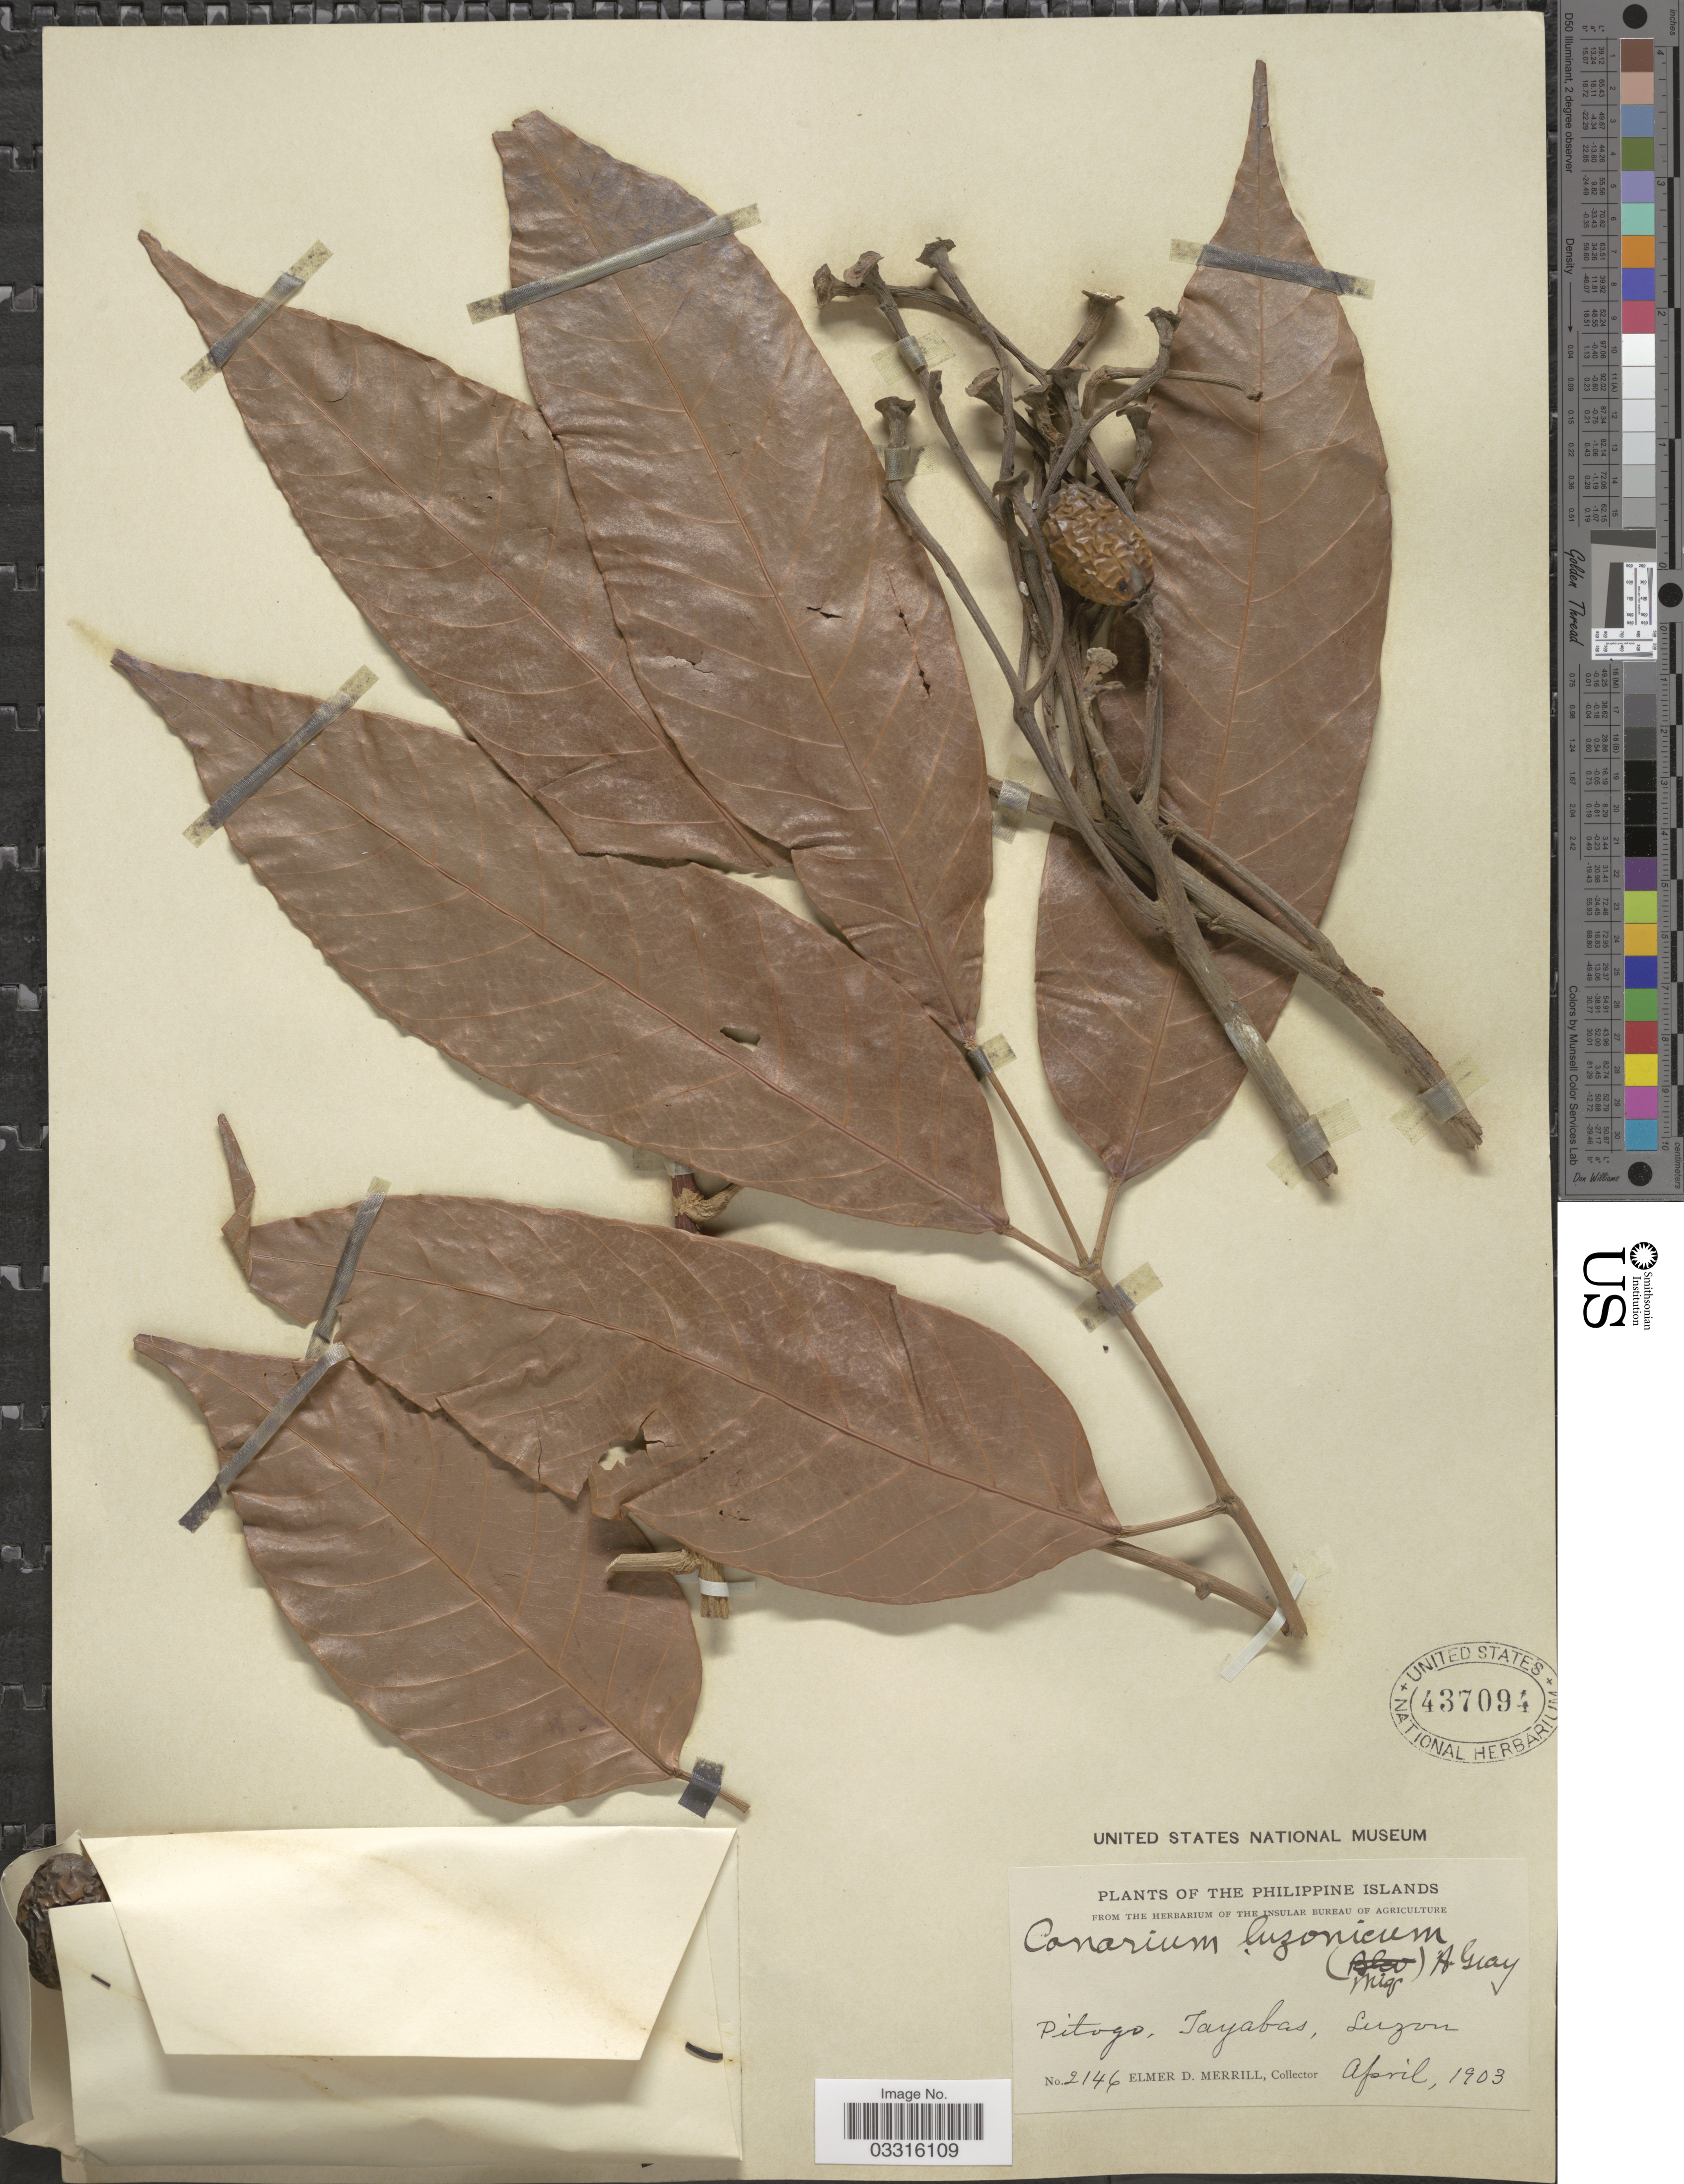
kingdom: Plantae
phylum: Tracheophyta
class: Magnoliopsida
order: Sapindales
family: Burseraceae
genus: Canarium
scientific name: Canarium luzonicum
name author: (Blume) A. Gray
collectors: E. D. Merrill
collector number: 2146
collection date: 1903-04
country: Philippines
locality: Pitogo, Tayabas, Luzon.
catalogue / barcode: US 437094